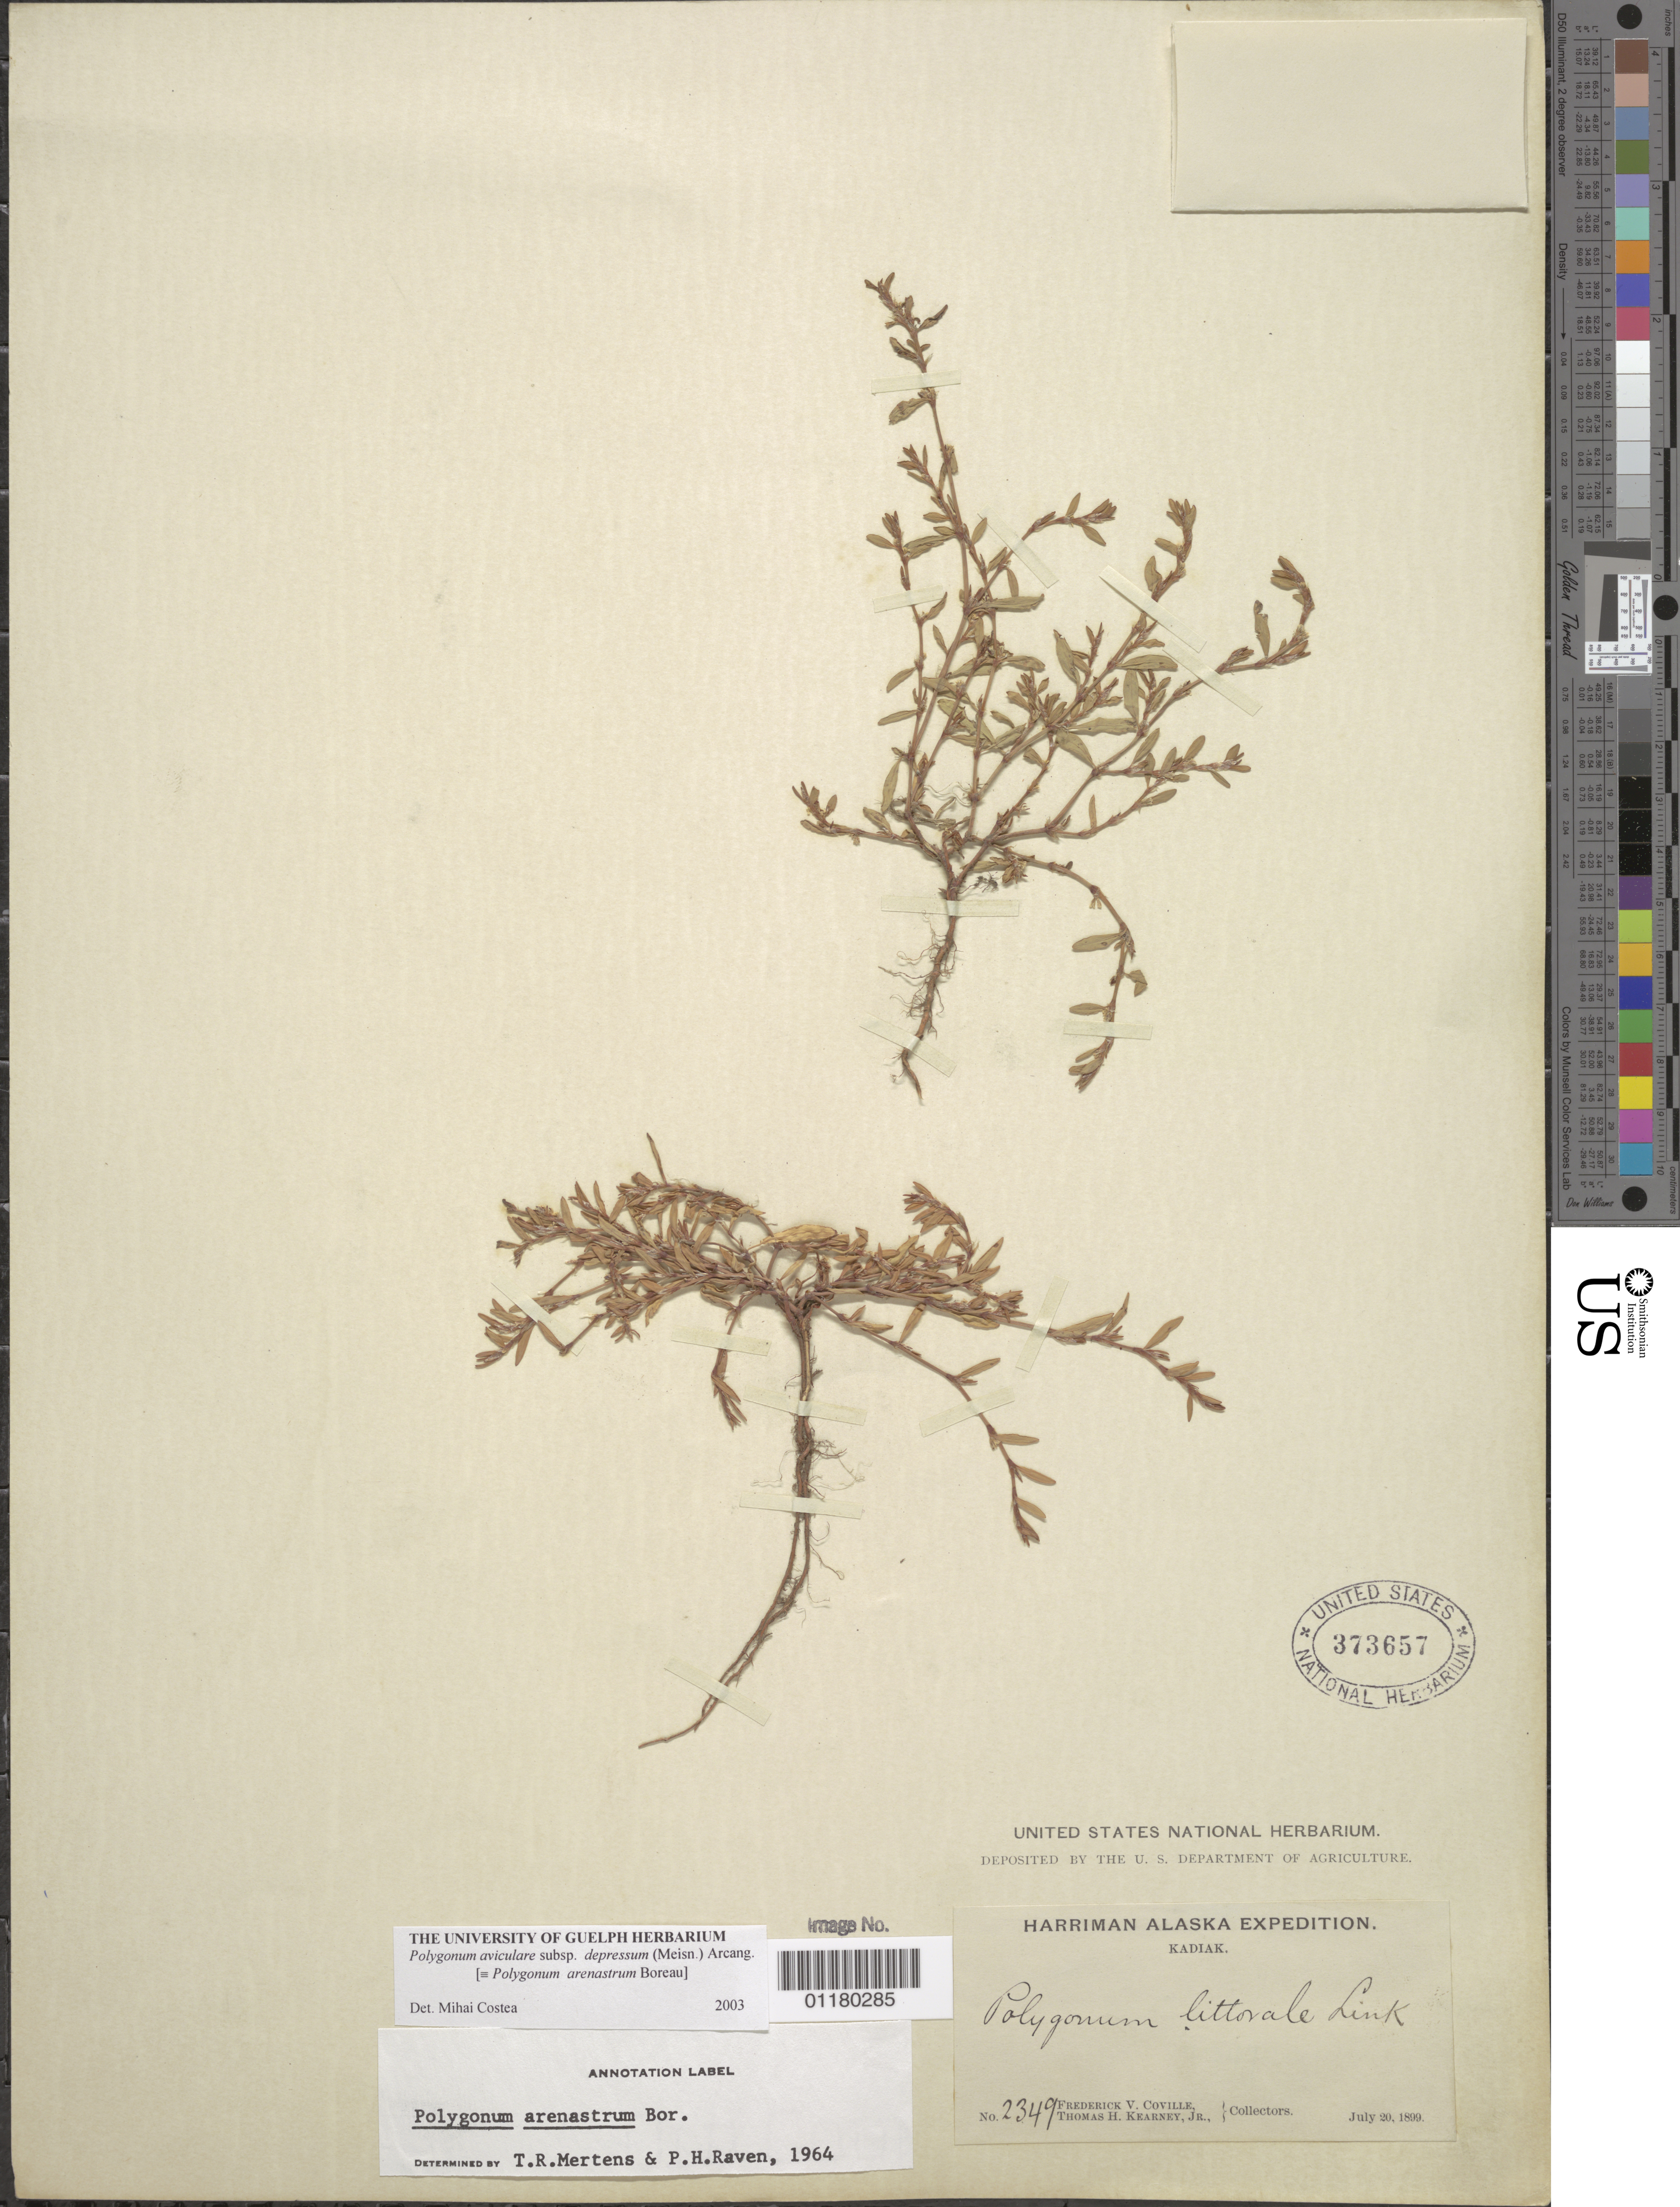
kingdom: Plantae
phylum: Tracheophyta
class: Magnoliopsida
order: Caryophyllales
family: Polygonaceae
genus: Polygonum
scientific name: Polygonum aviculare var. depressum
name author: Meisn.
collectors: F. V. Coville & T. H. Kearney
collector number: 2349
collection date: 1899-07-20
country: United States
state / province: Alaska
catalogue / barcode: US 373657